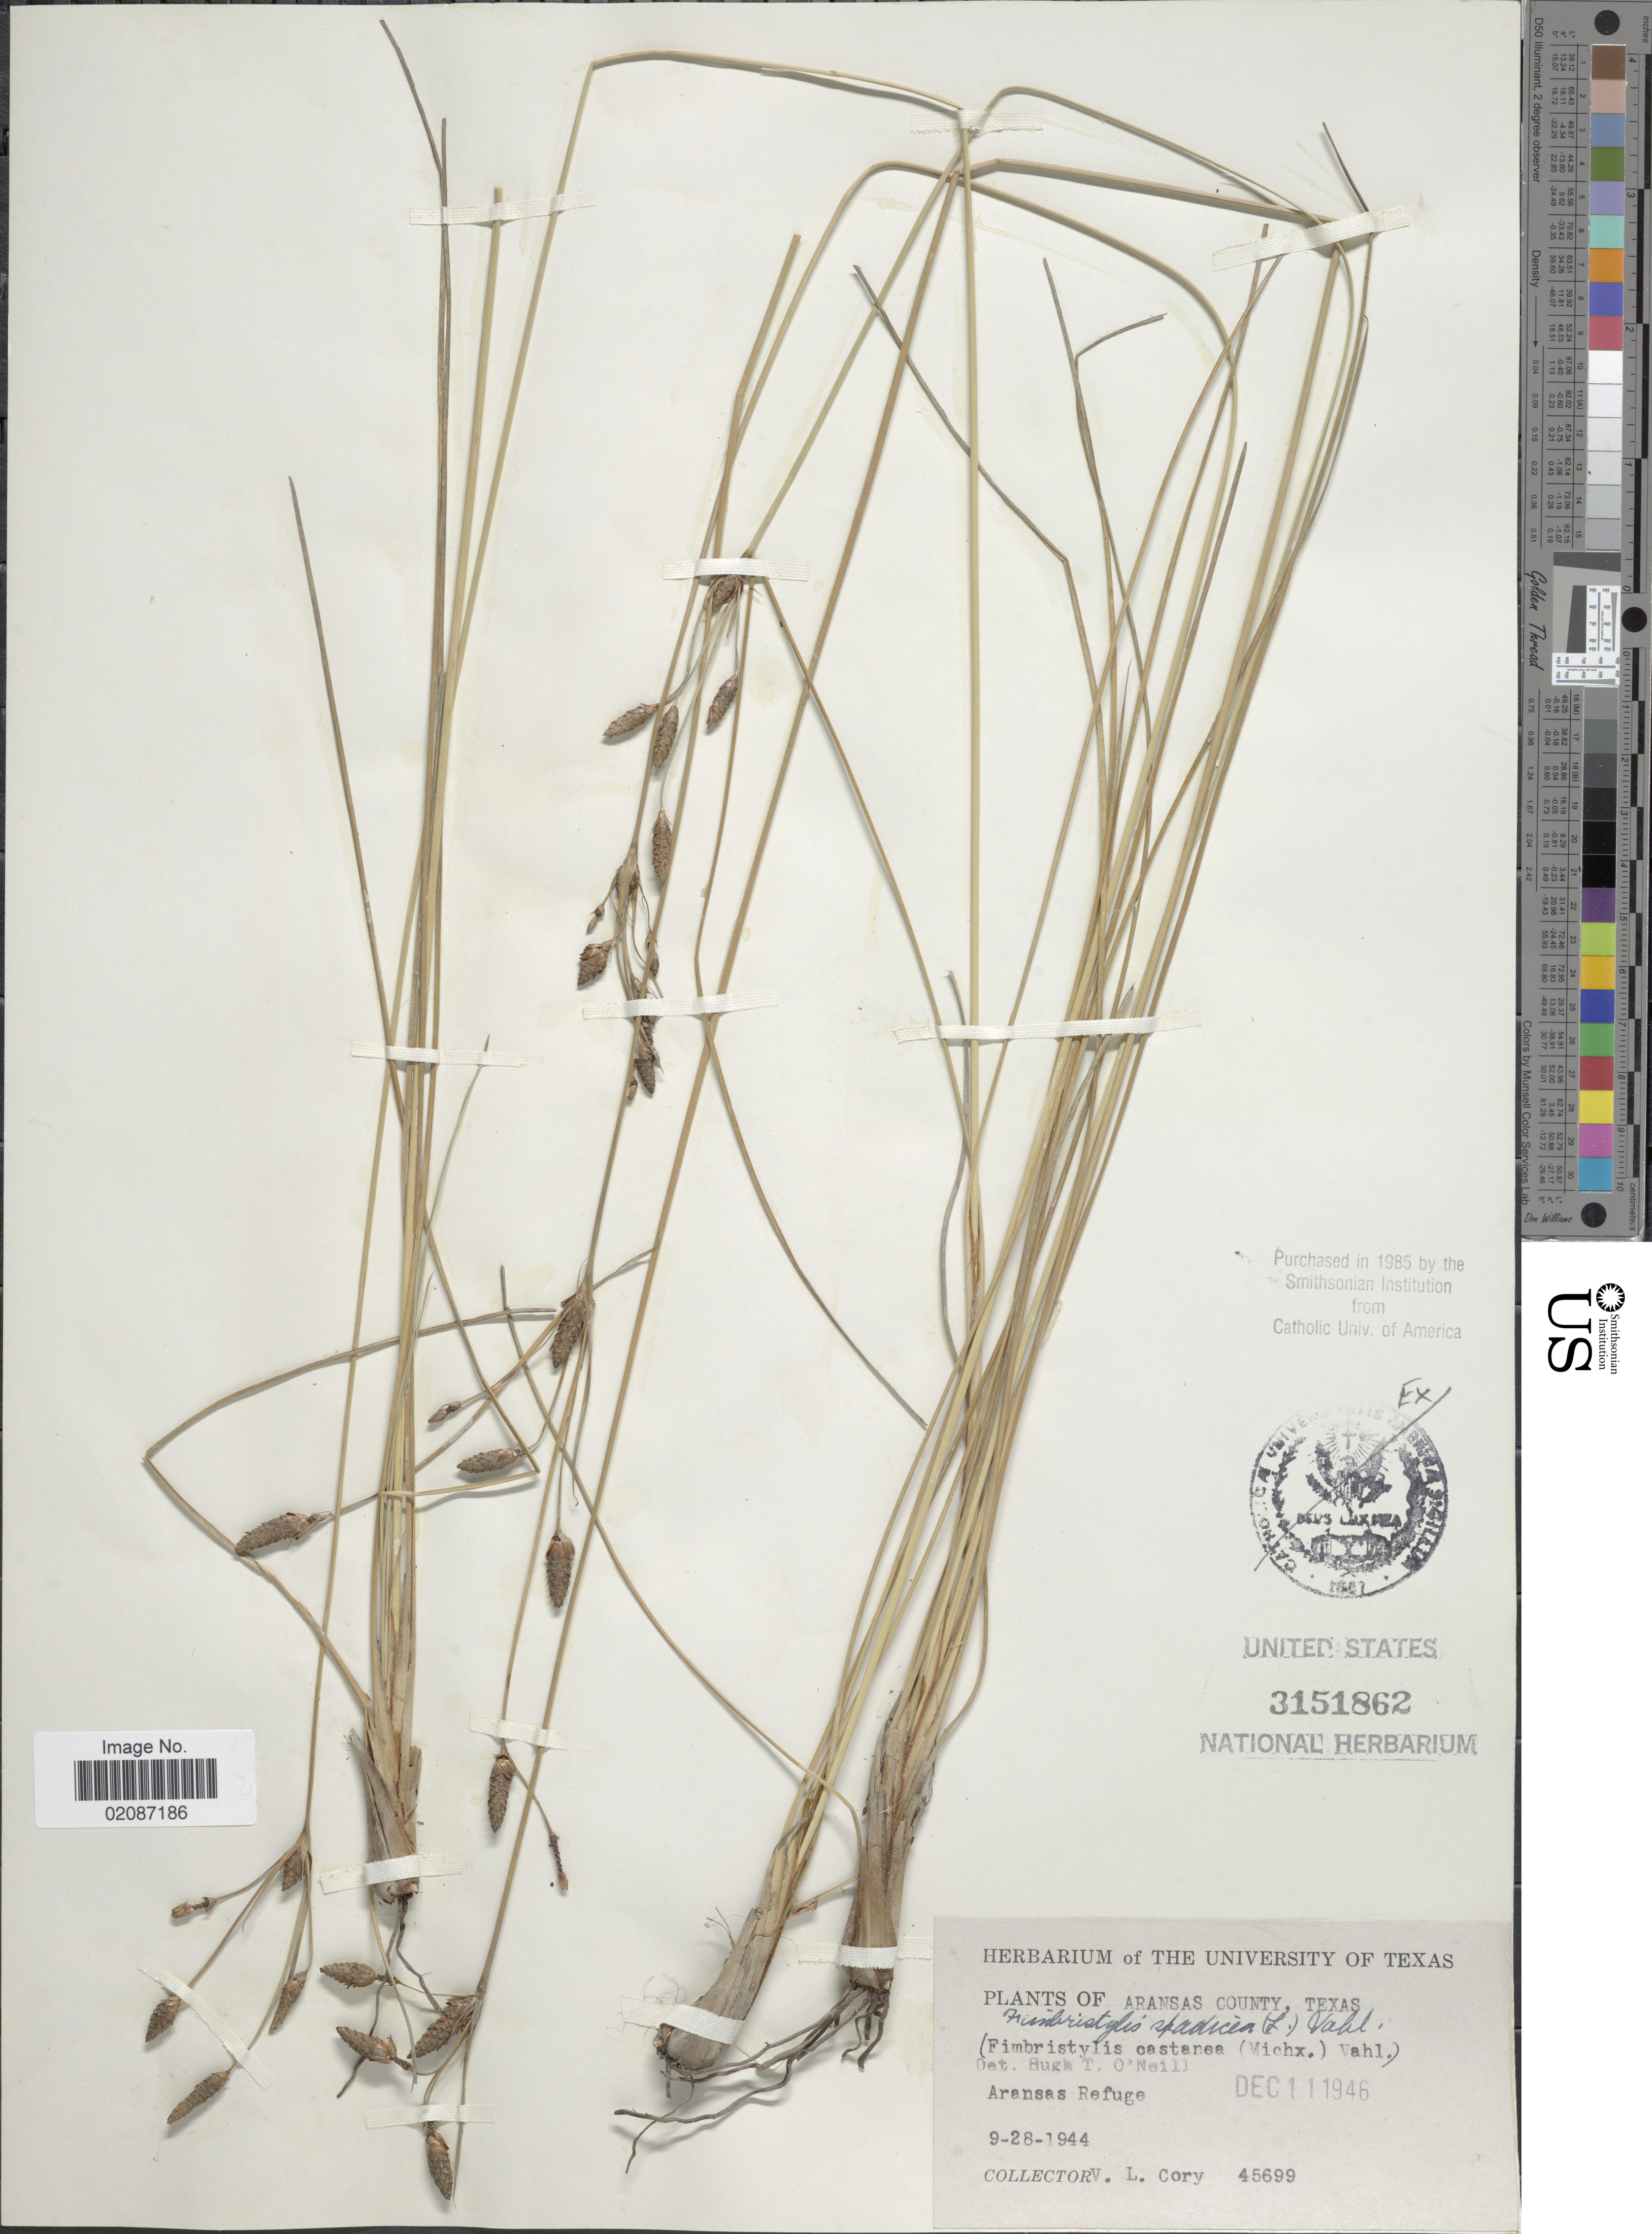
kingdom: Plantae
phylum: Tracheophyta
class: Liliopsida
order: Poales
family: Cyperaceae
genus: Fimbristylis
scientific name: Fimbristylis spadicea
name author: (L.) Vahl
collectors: V. Cory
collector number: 45699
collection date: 1944-09-28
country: United States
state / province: Texas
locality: Aransas County, Aransas Refuge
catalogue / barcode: US 3151862